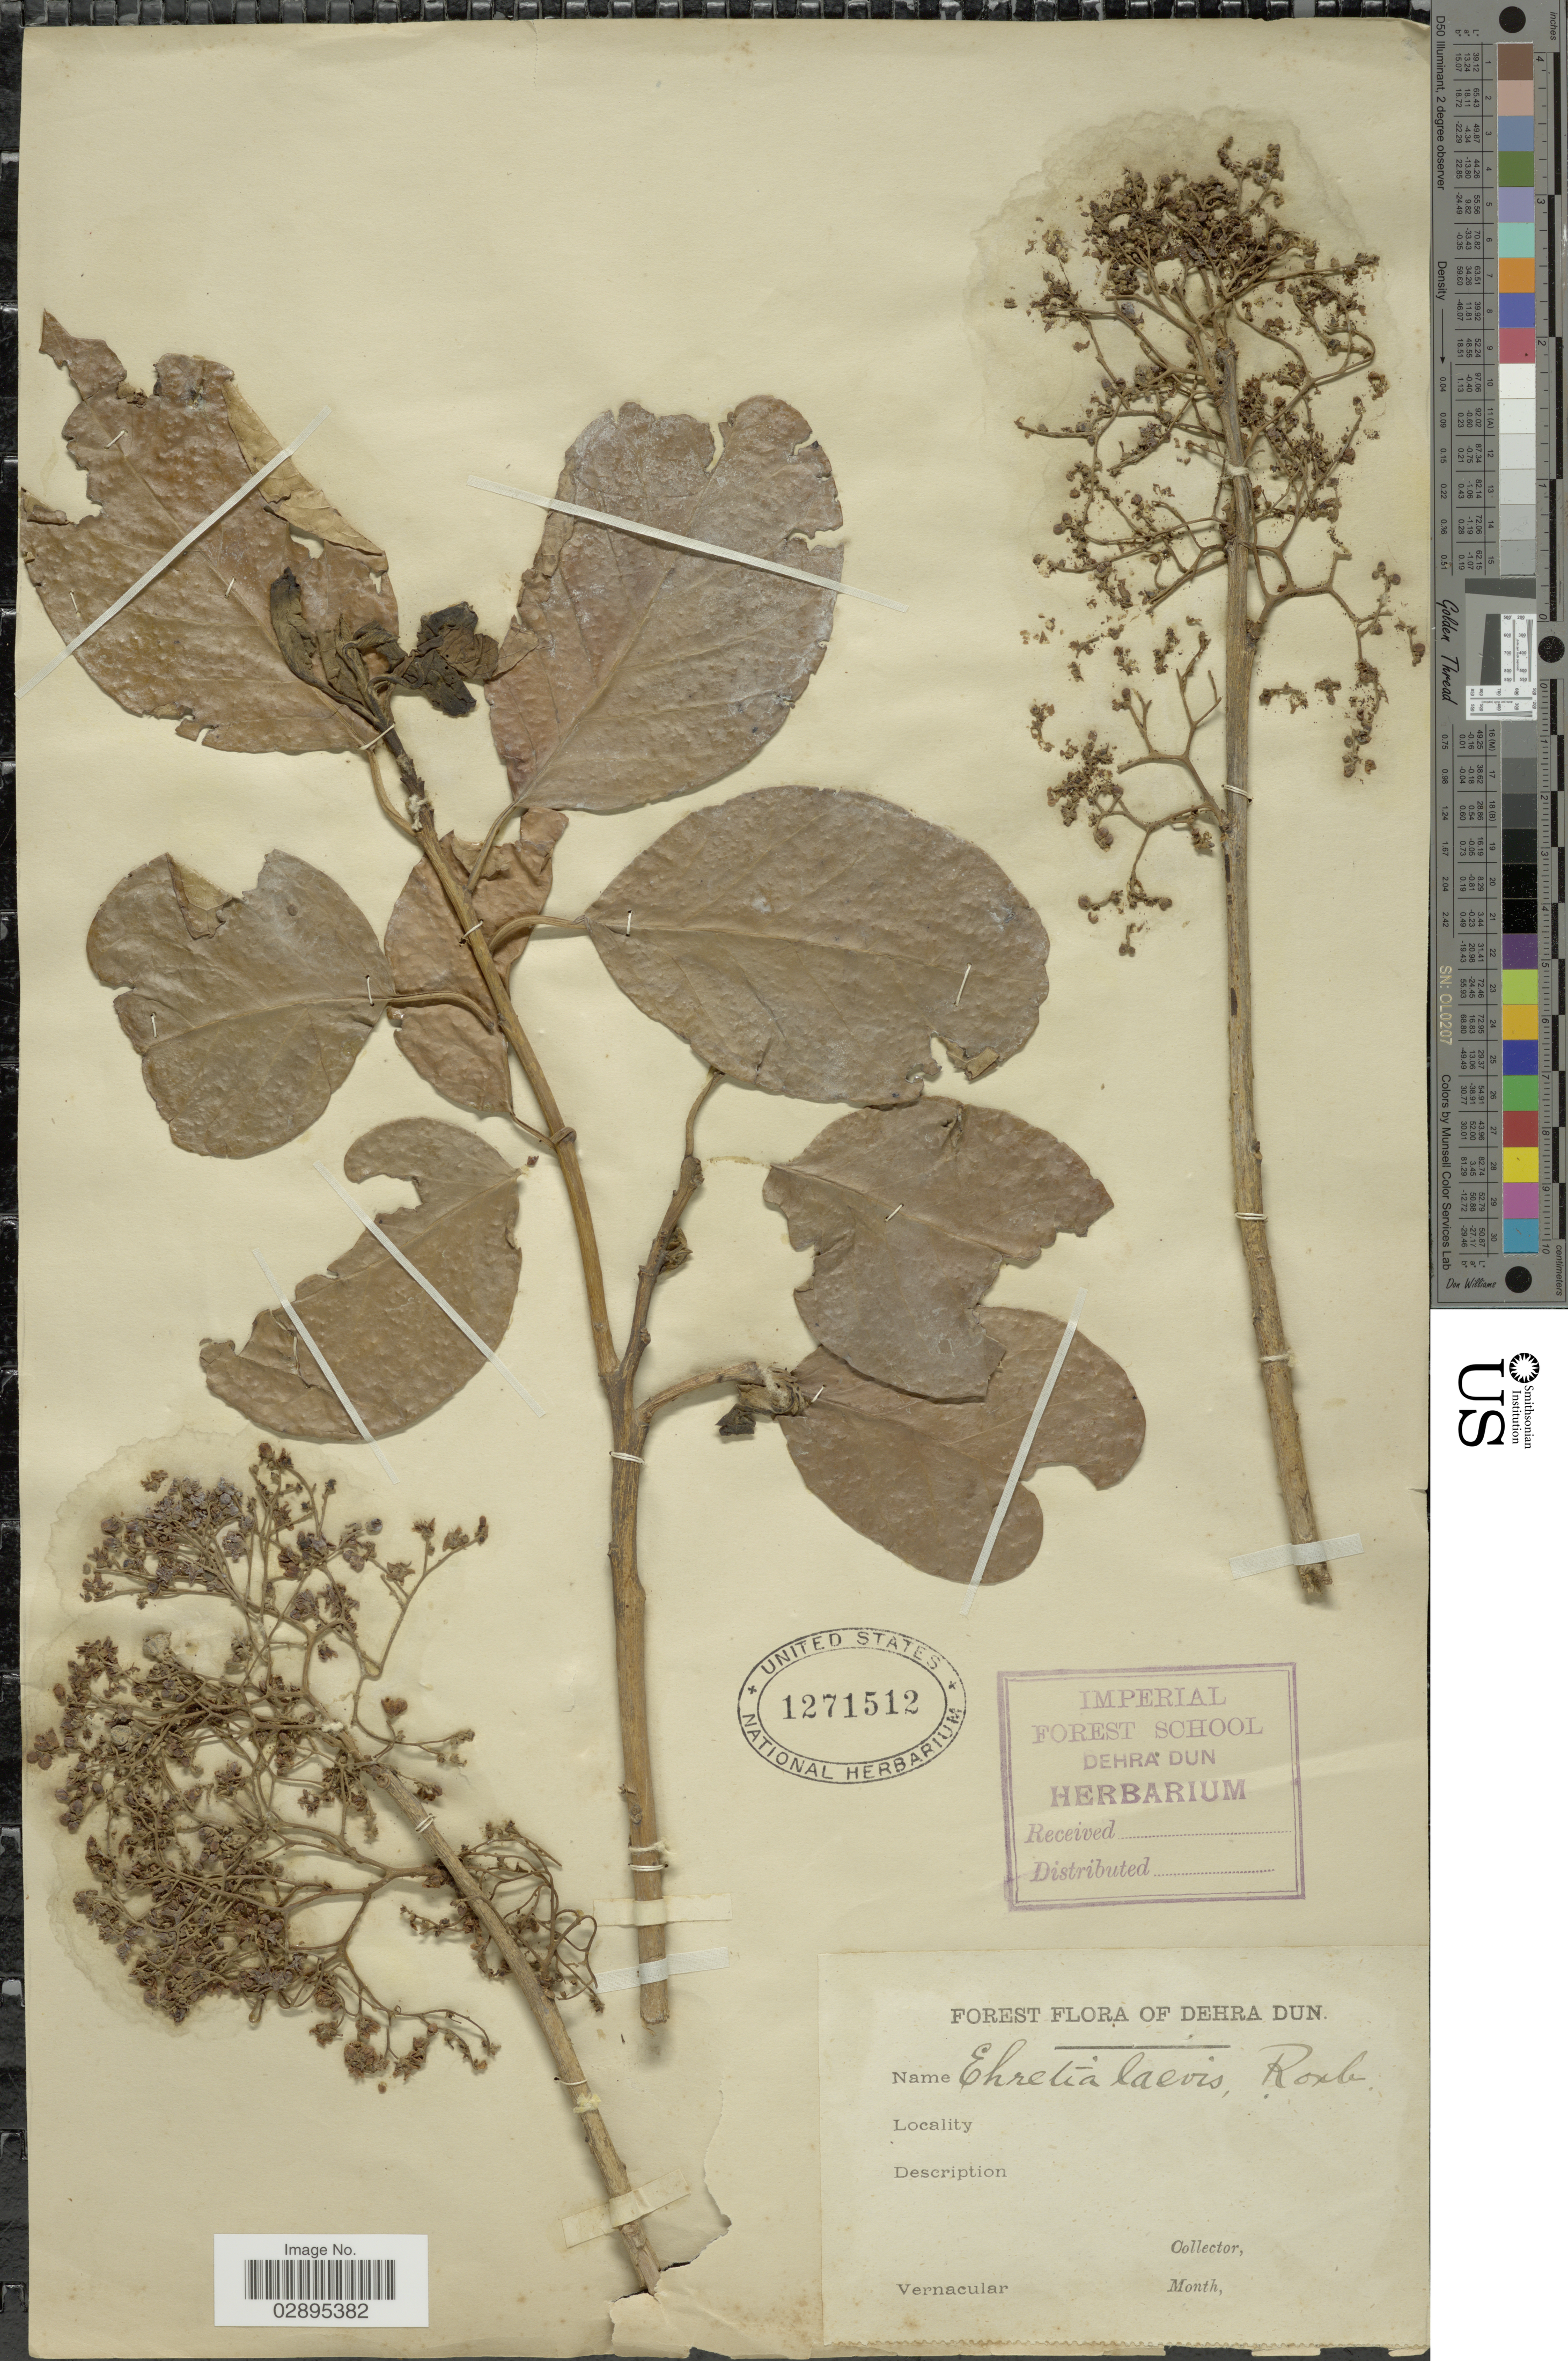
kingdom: Plantae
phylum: Tracheophyta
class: Magnoliopsida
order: Boraginales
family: Ehretiaceae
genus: Ehretia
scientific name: Ehretia laevis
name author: Roxb.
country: India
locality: Dehra Dun.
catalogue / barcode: US 1271512